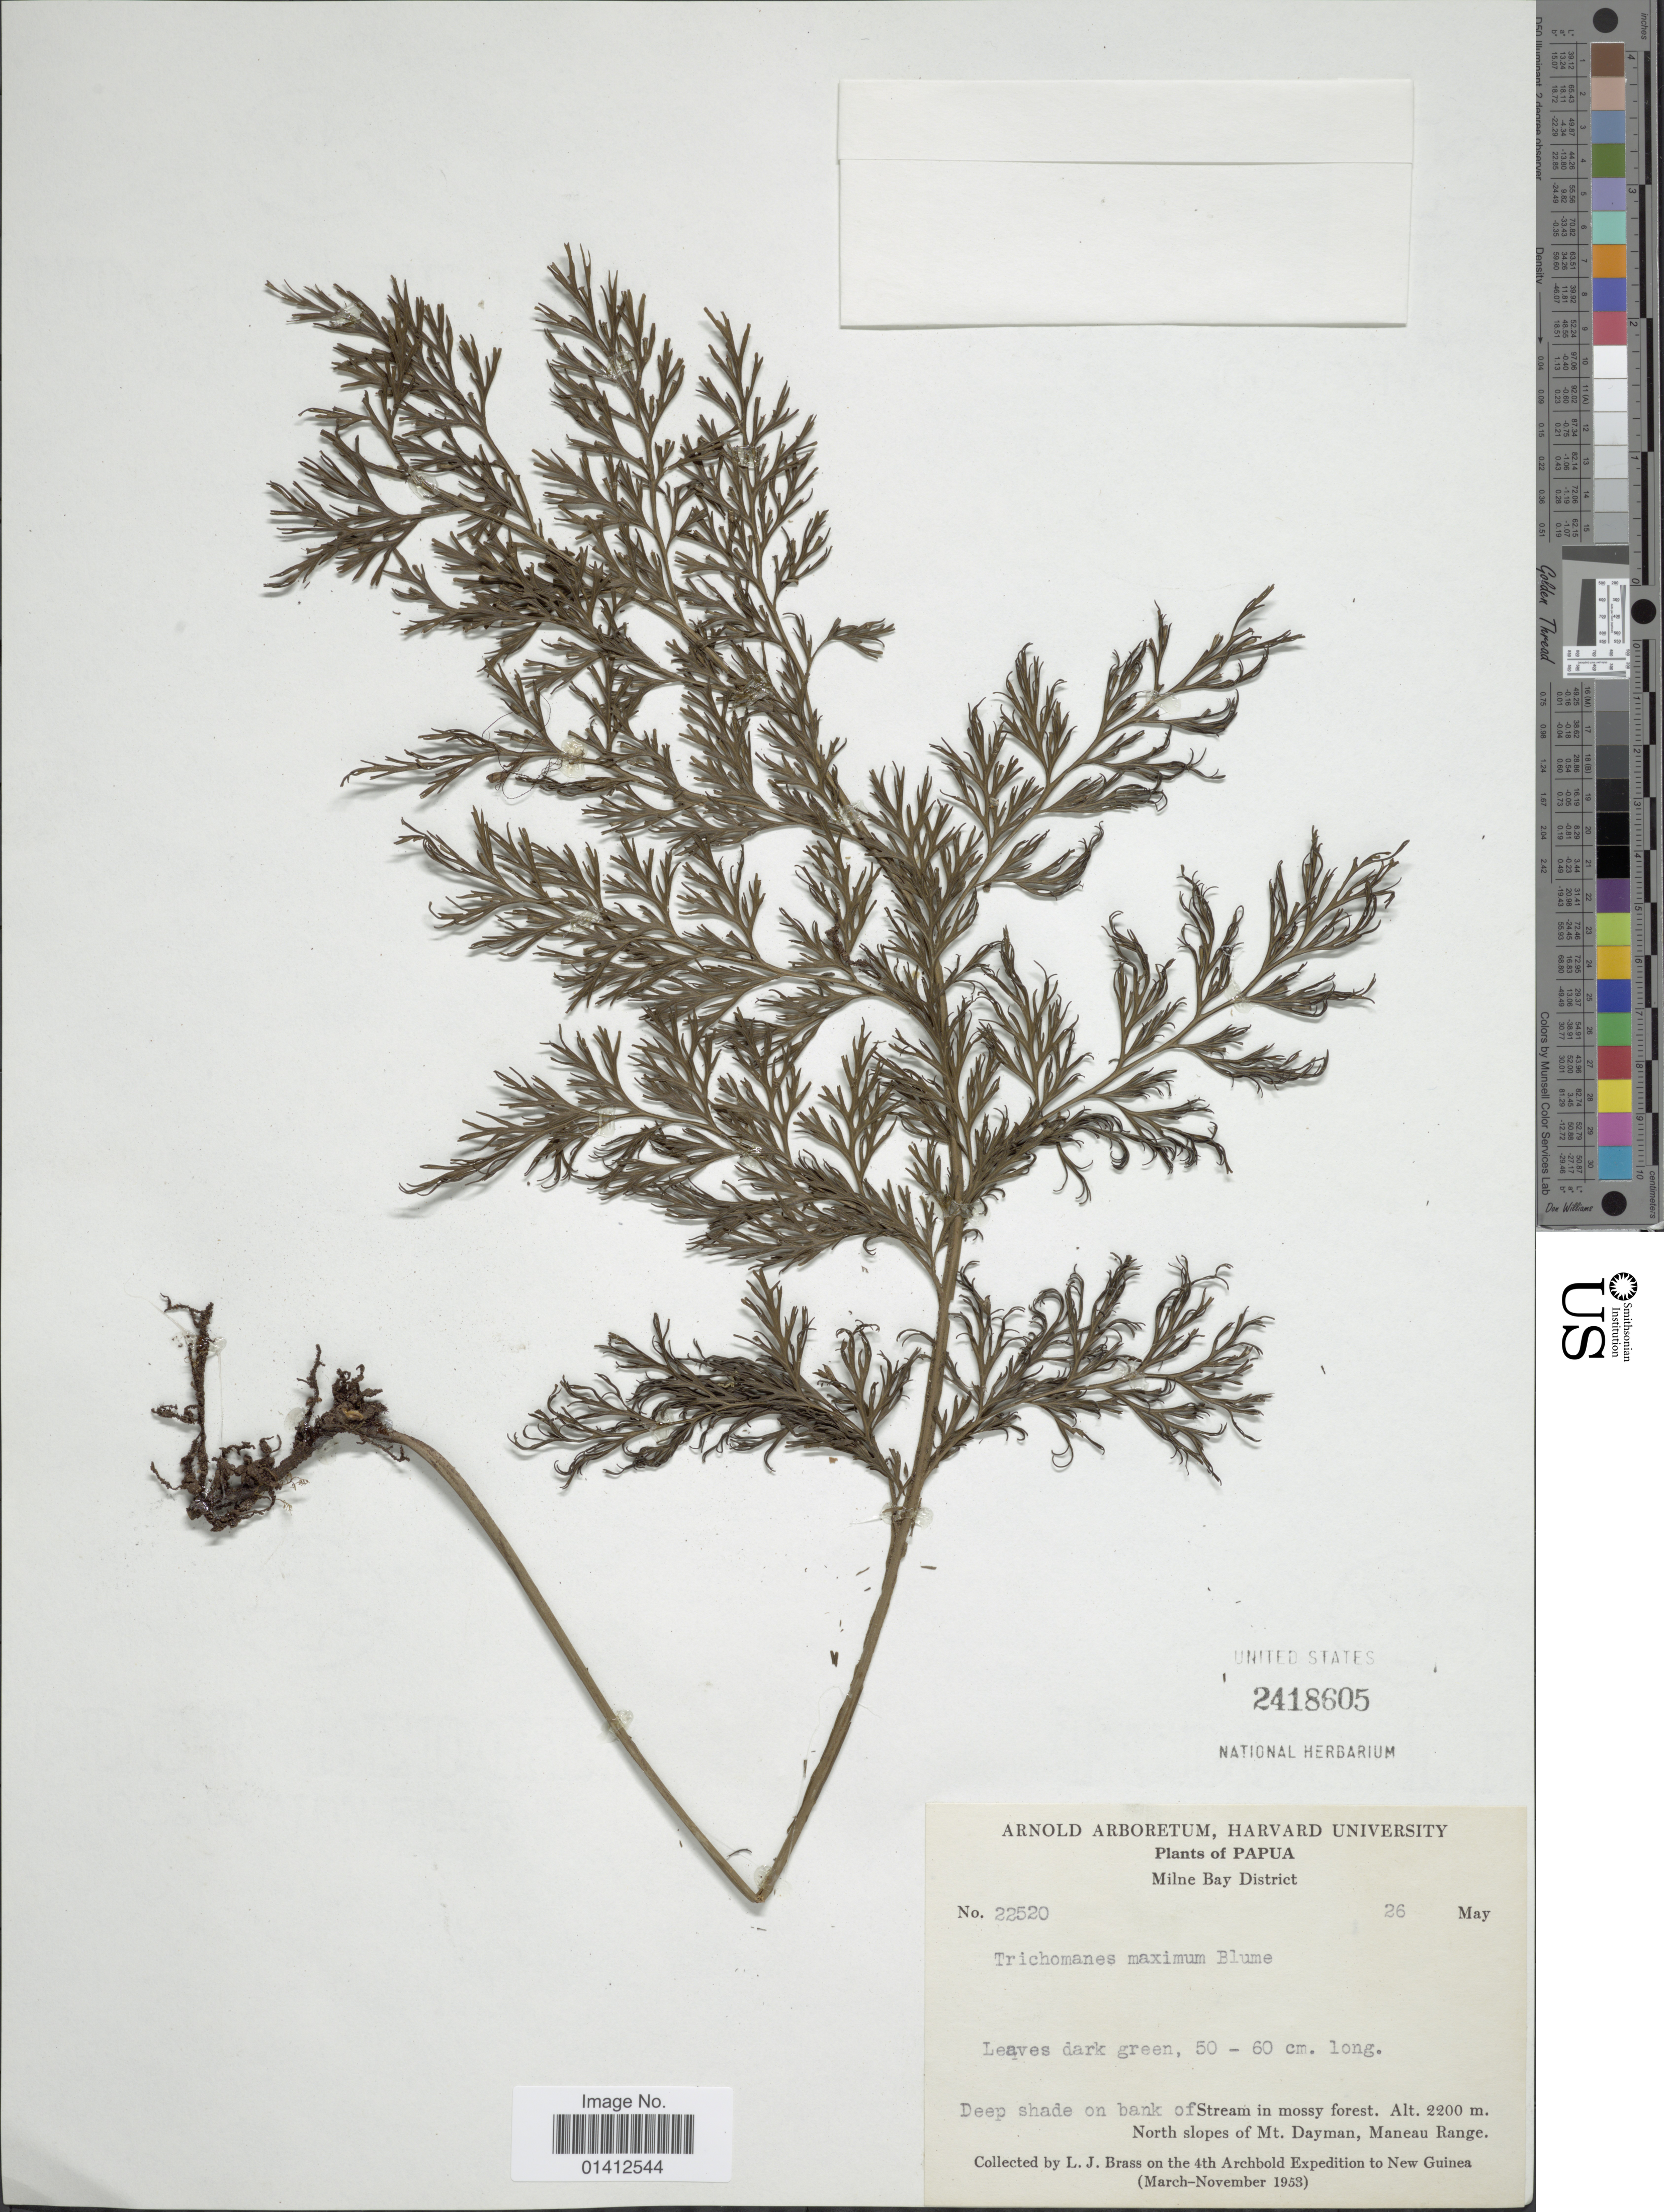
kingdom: Plantae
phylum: Tracheophyta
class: Polypodiopsida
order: Hymenophyllales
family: Hymenophyllaceae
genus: Vandenboschia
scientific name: Vandenboschia maxima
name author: (Blume) Copel.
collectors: L. J. Brass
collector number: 22520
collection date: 1953-05-26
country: Papua New Guinea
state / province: Milne Bay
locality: Milne Bay District, North slopes of Mt Dayman, Maneau Range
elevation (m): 2200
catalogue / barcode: US 2418605